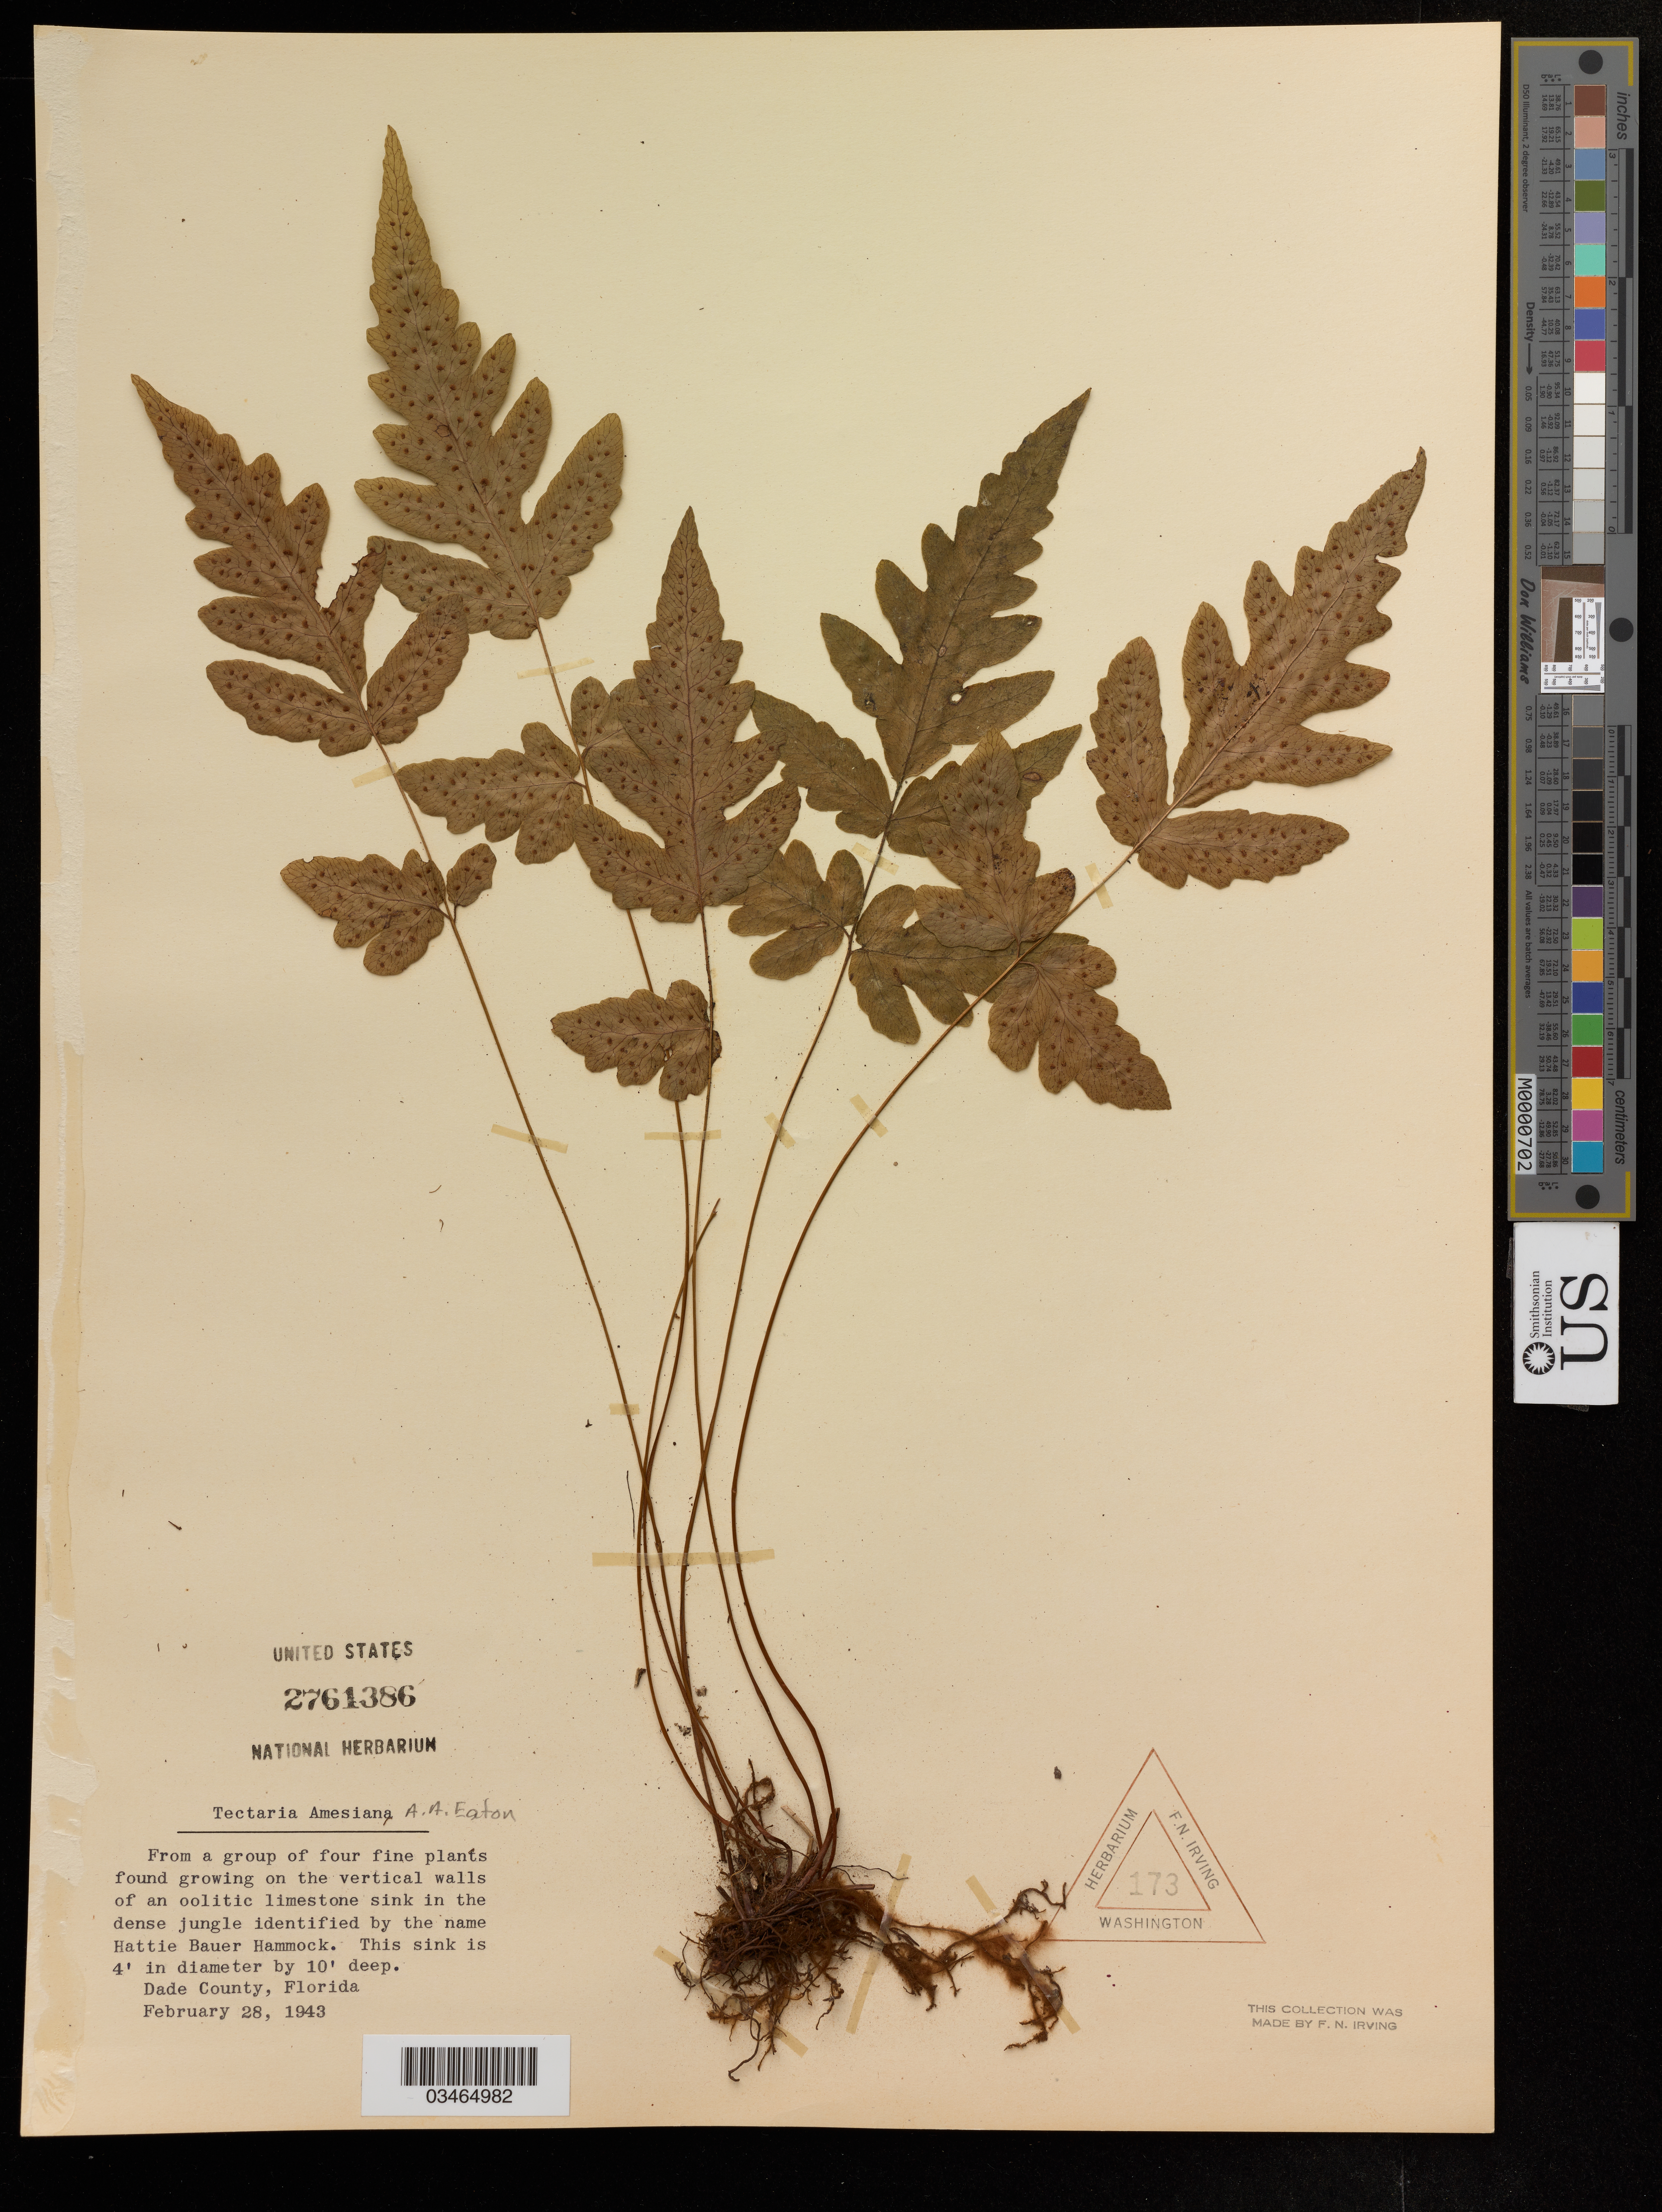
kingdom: Plantae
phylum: Tracheophyta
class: Polypodiopsida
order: Polypodiales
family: Tectariaceae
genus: Tectaria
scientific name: Tectaria amesiana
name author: A.A. Eaton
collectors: F. Irving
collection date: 1943-02-28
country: United States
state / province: Florida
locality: Dade County.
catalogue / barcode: US 2761386